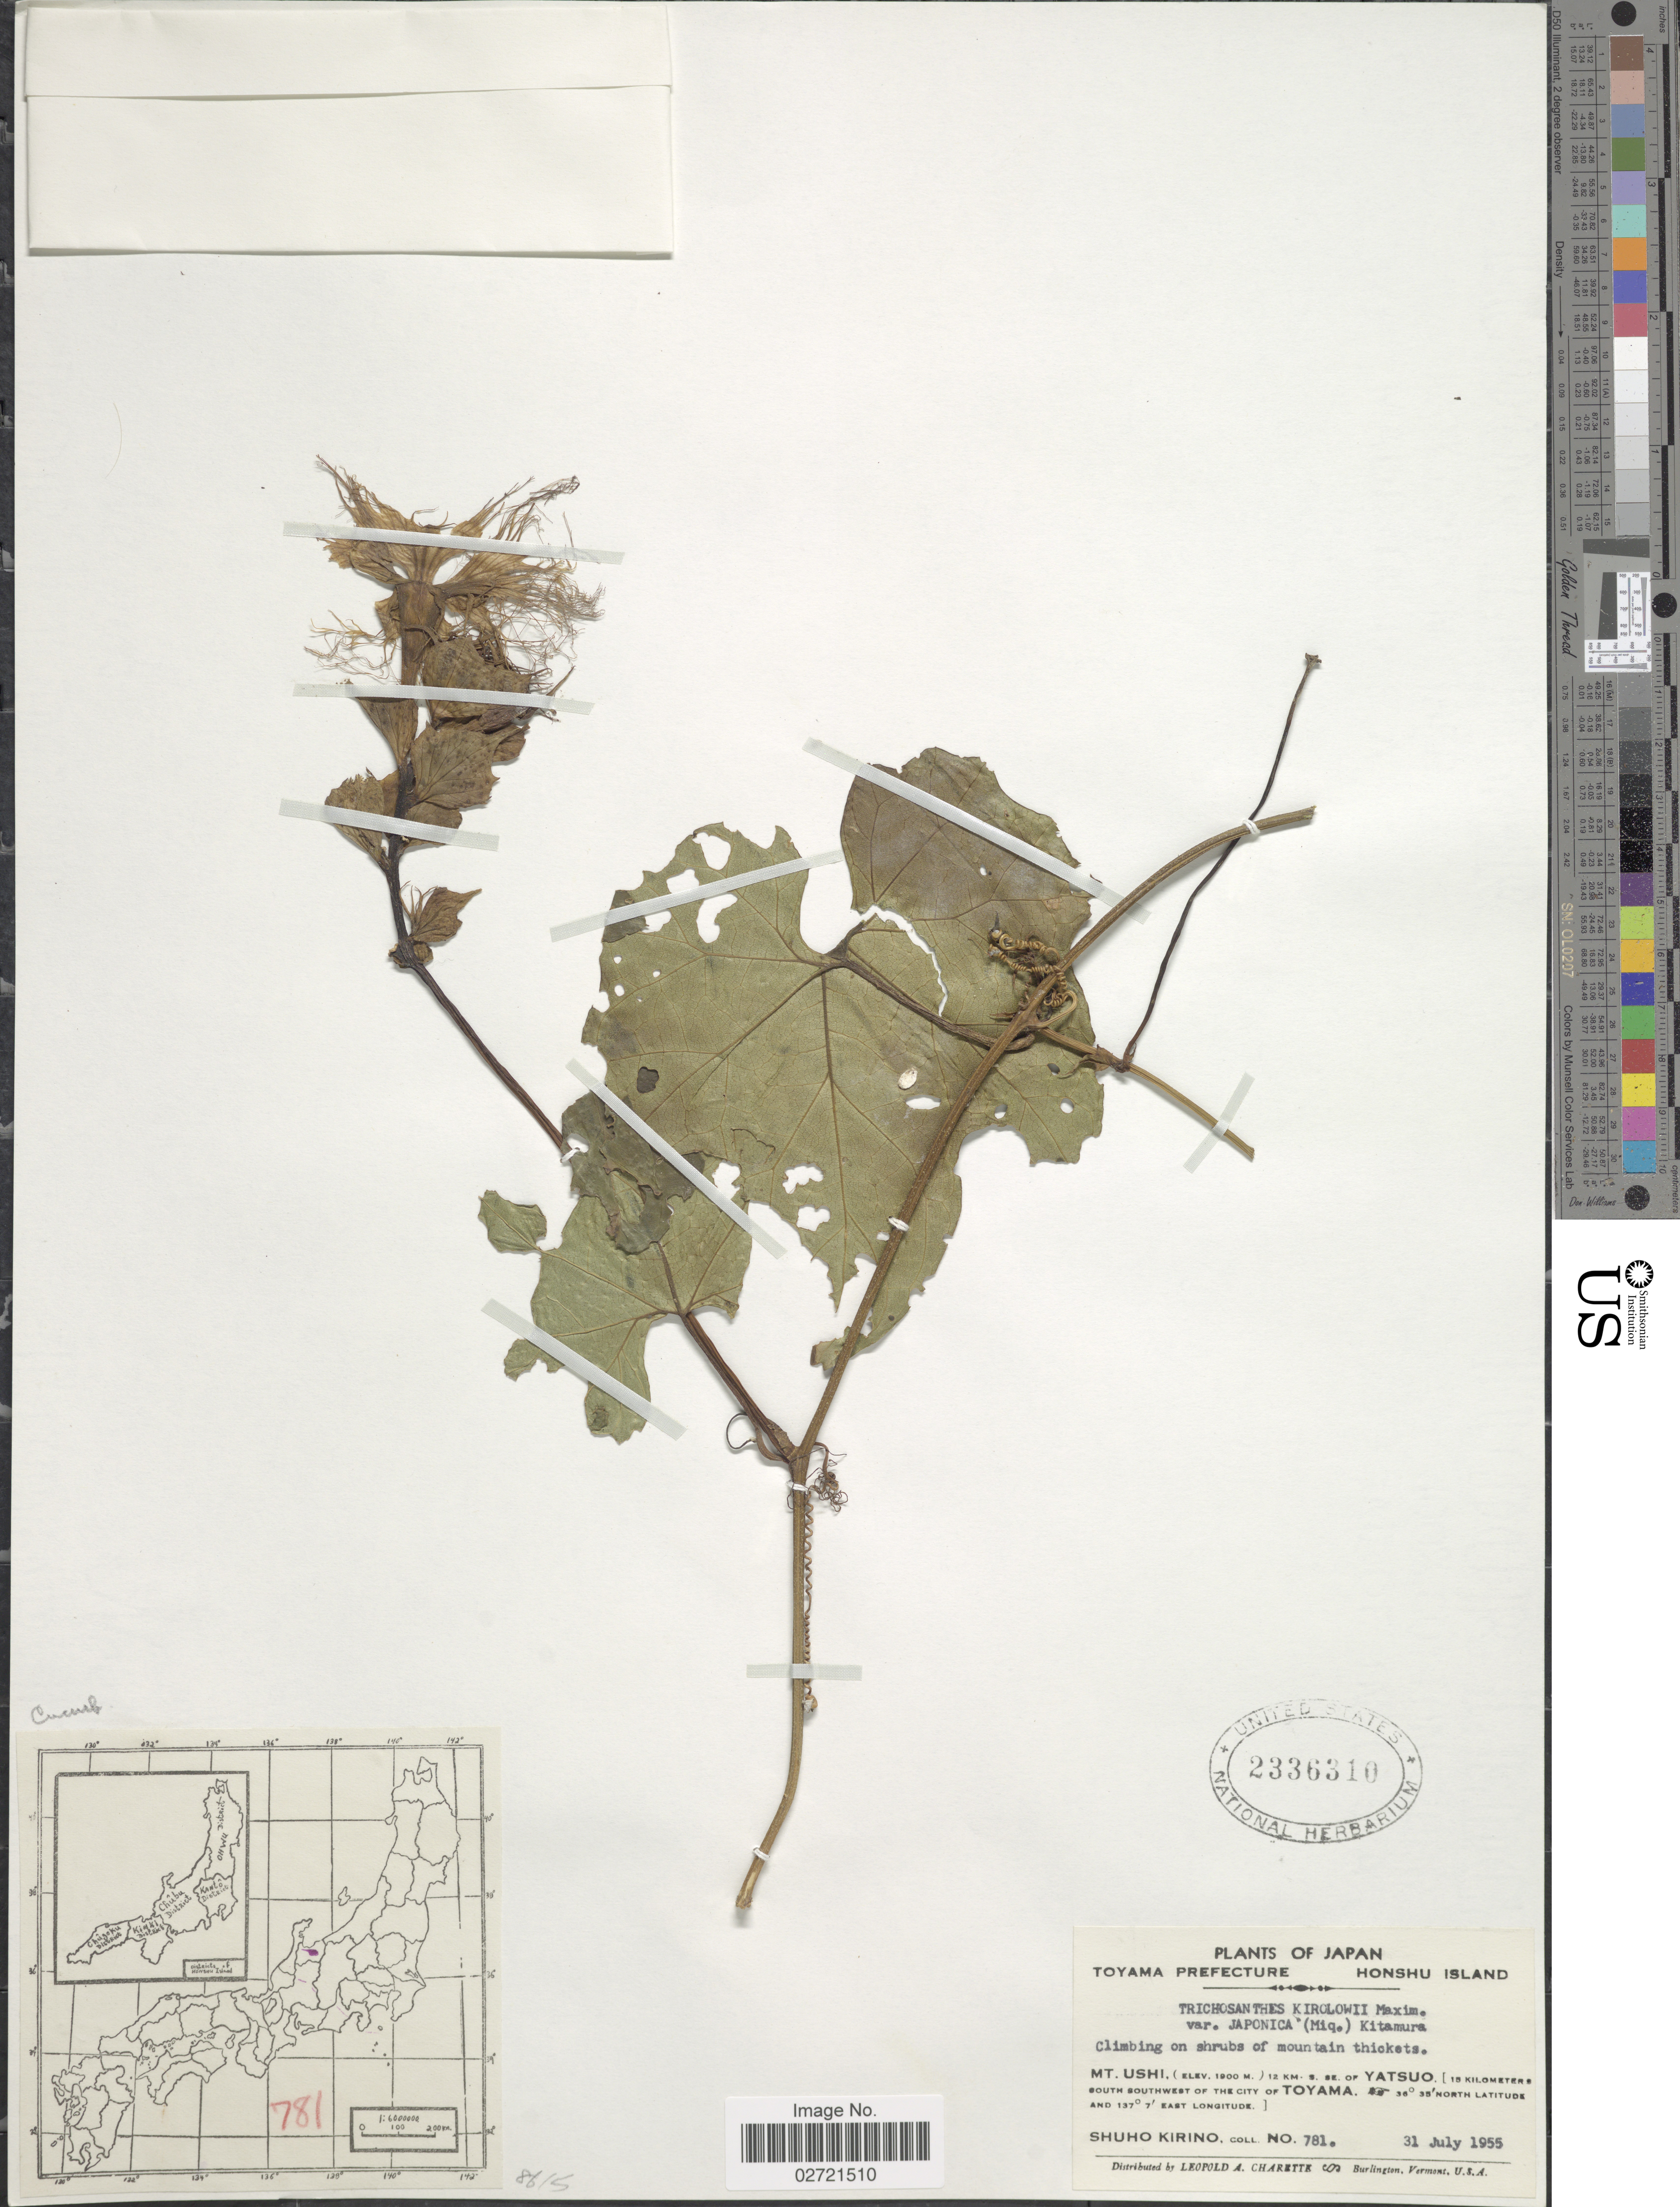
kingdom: Plantae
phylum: Tracheophyta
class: Magnoliopsida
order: Cucurbitales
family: Cucurbitaceae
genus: Trichosanthes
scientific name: Trichosanthes kirilowii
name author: Maxim.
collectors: S. Kirino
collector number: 781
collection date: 1955-07-31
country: Japan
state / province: Toyama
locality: Toyama Prefecture, Honshu Island, Mt. Ushi, 12 km. s. se. of Yatsuo [ 15 kilometers south southwest of the city of Toyama]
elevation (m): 1900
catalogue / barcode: US 2336310